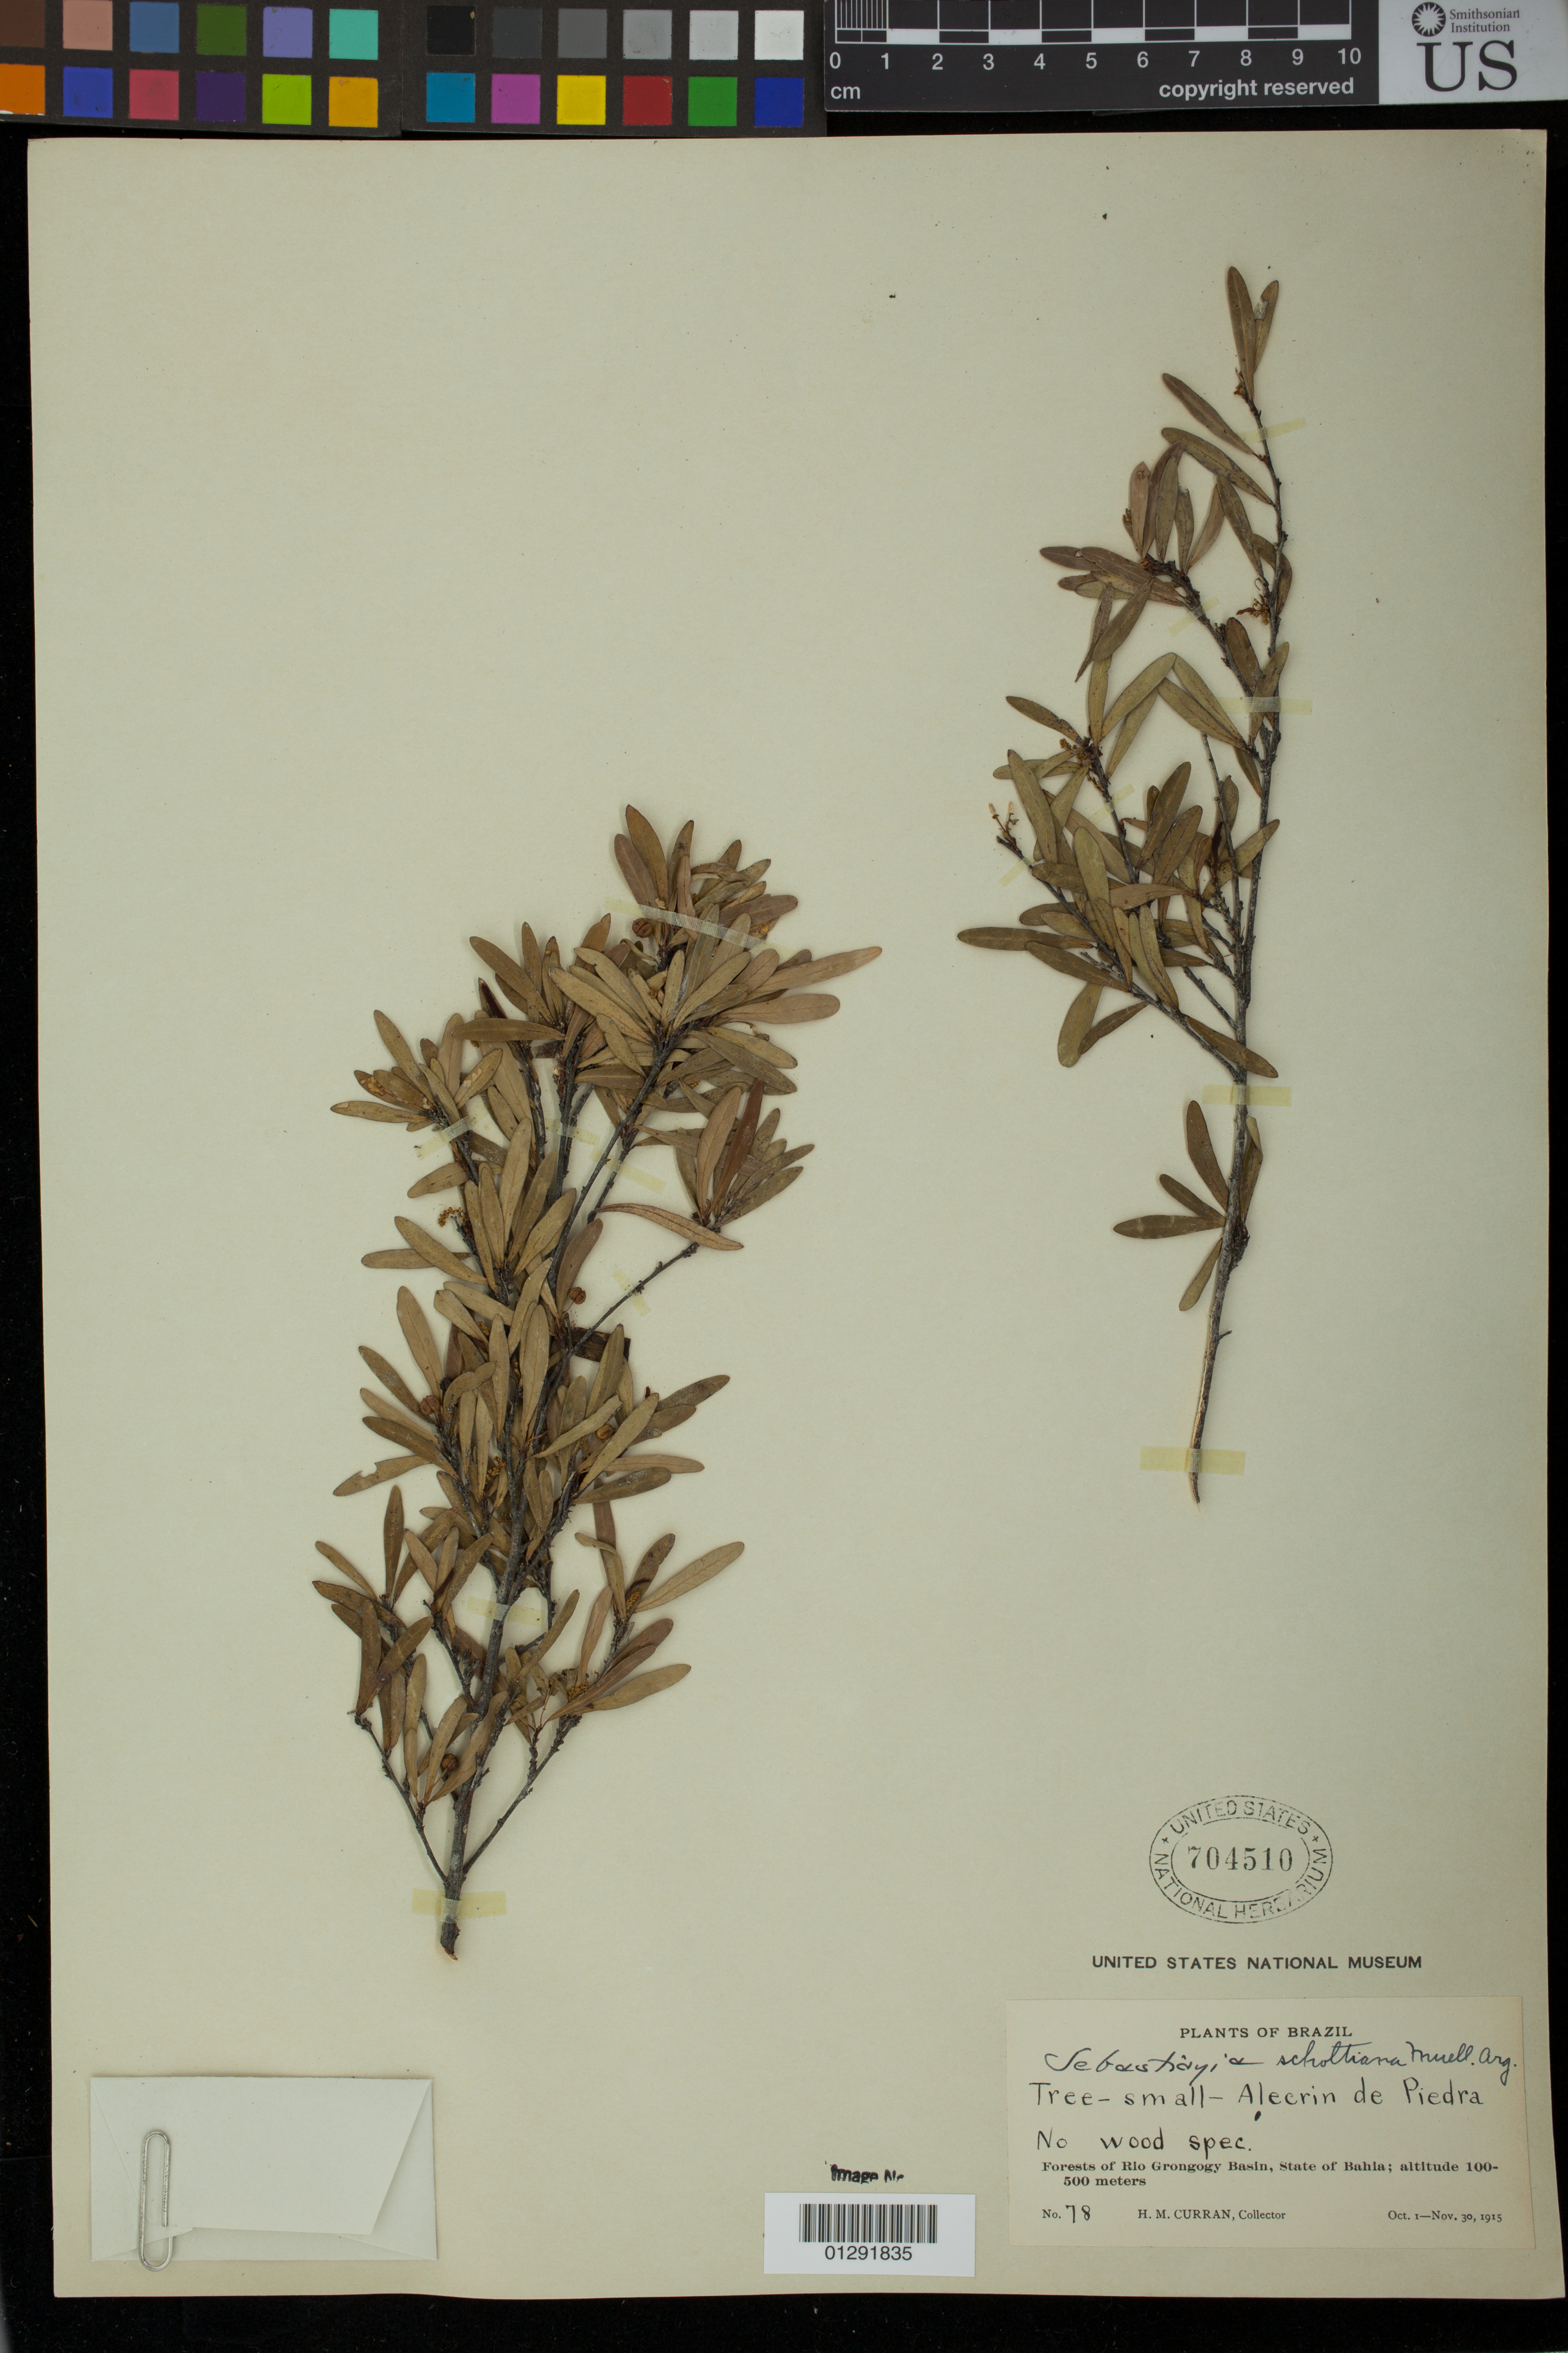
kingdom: Plantae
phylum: Tracheophyta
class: Magnoliopsida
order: Malpighiales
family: Euphorbiaceae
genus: Sebastiania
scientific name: Sebastiania schottiana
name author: (Müll. Arg.) Müll. Arg.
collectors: H. M. Curran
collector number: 78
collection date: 1915-10-01/1915-11-30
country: Brazil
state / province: Bahia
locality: Forests of Rio Grongogy Basin.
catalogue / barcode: US 704510